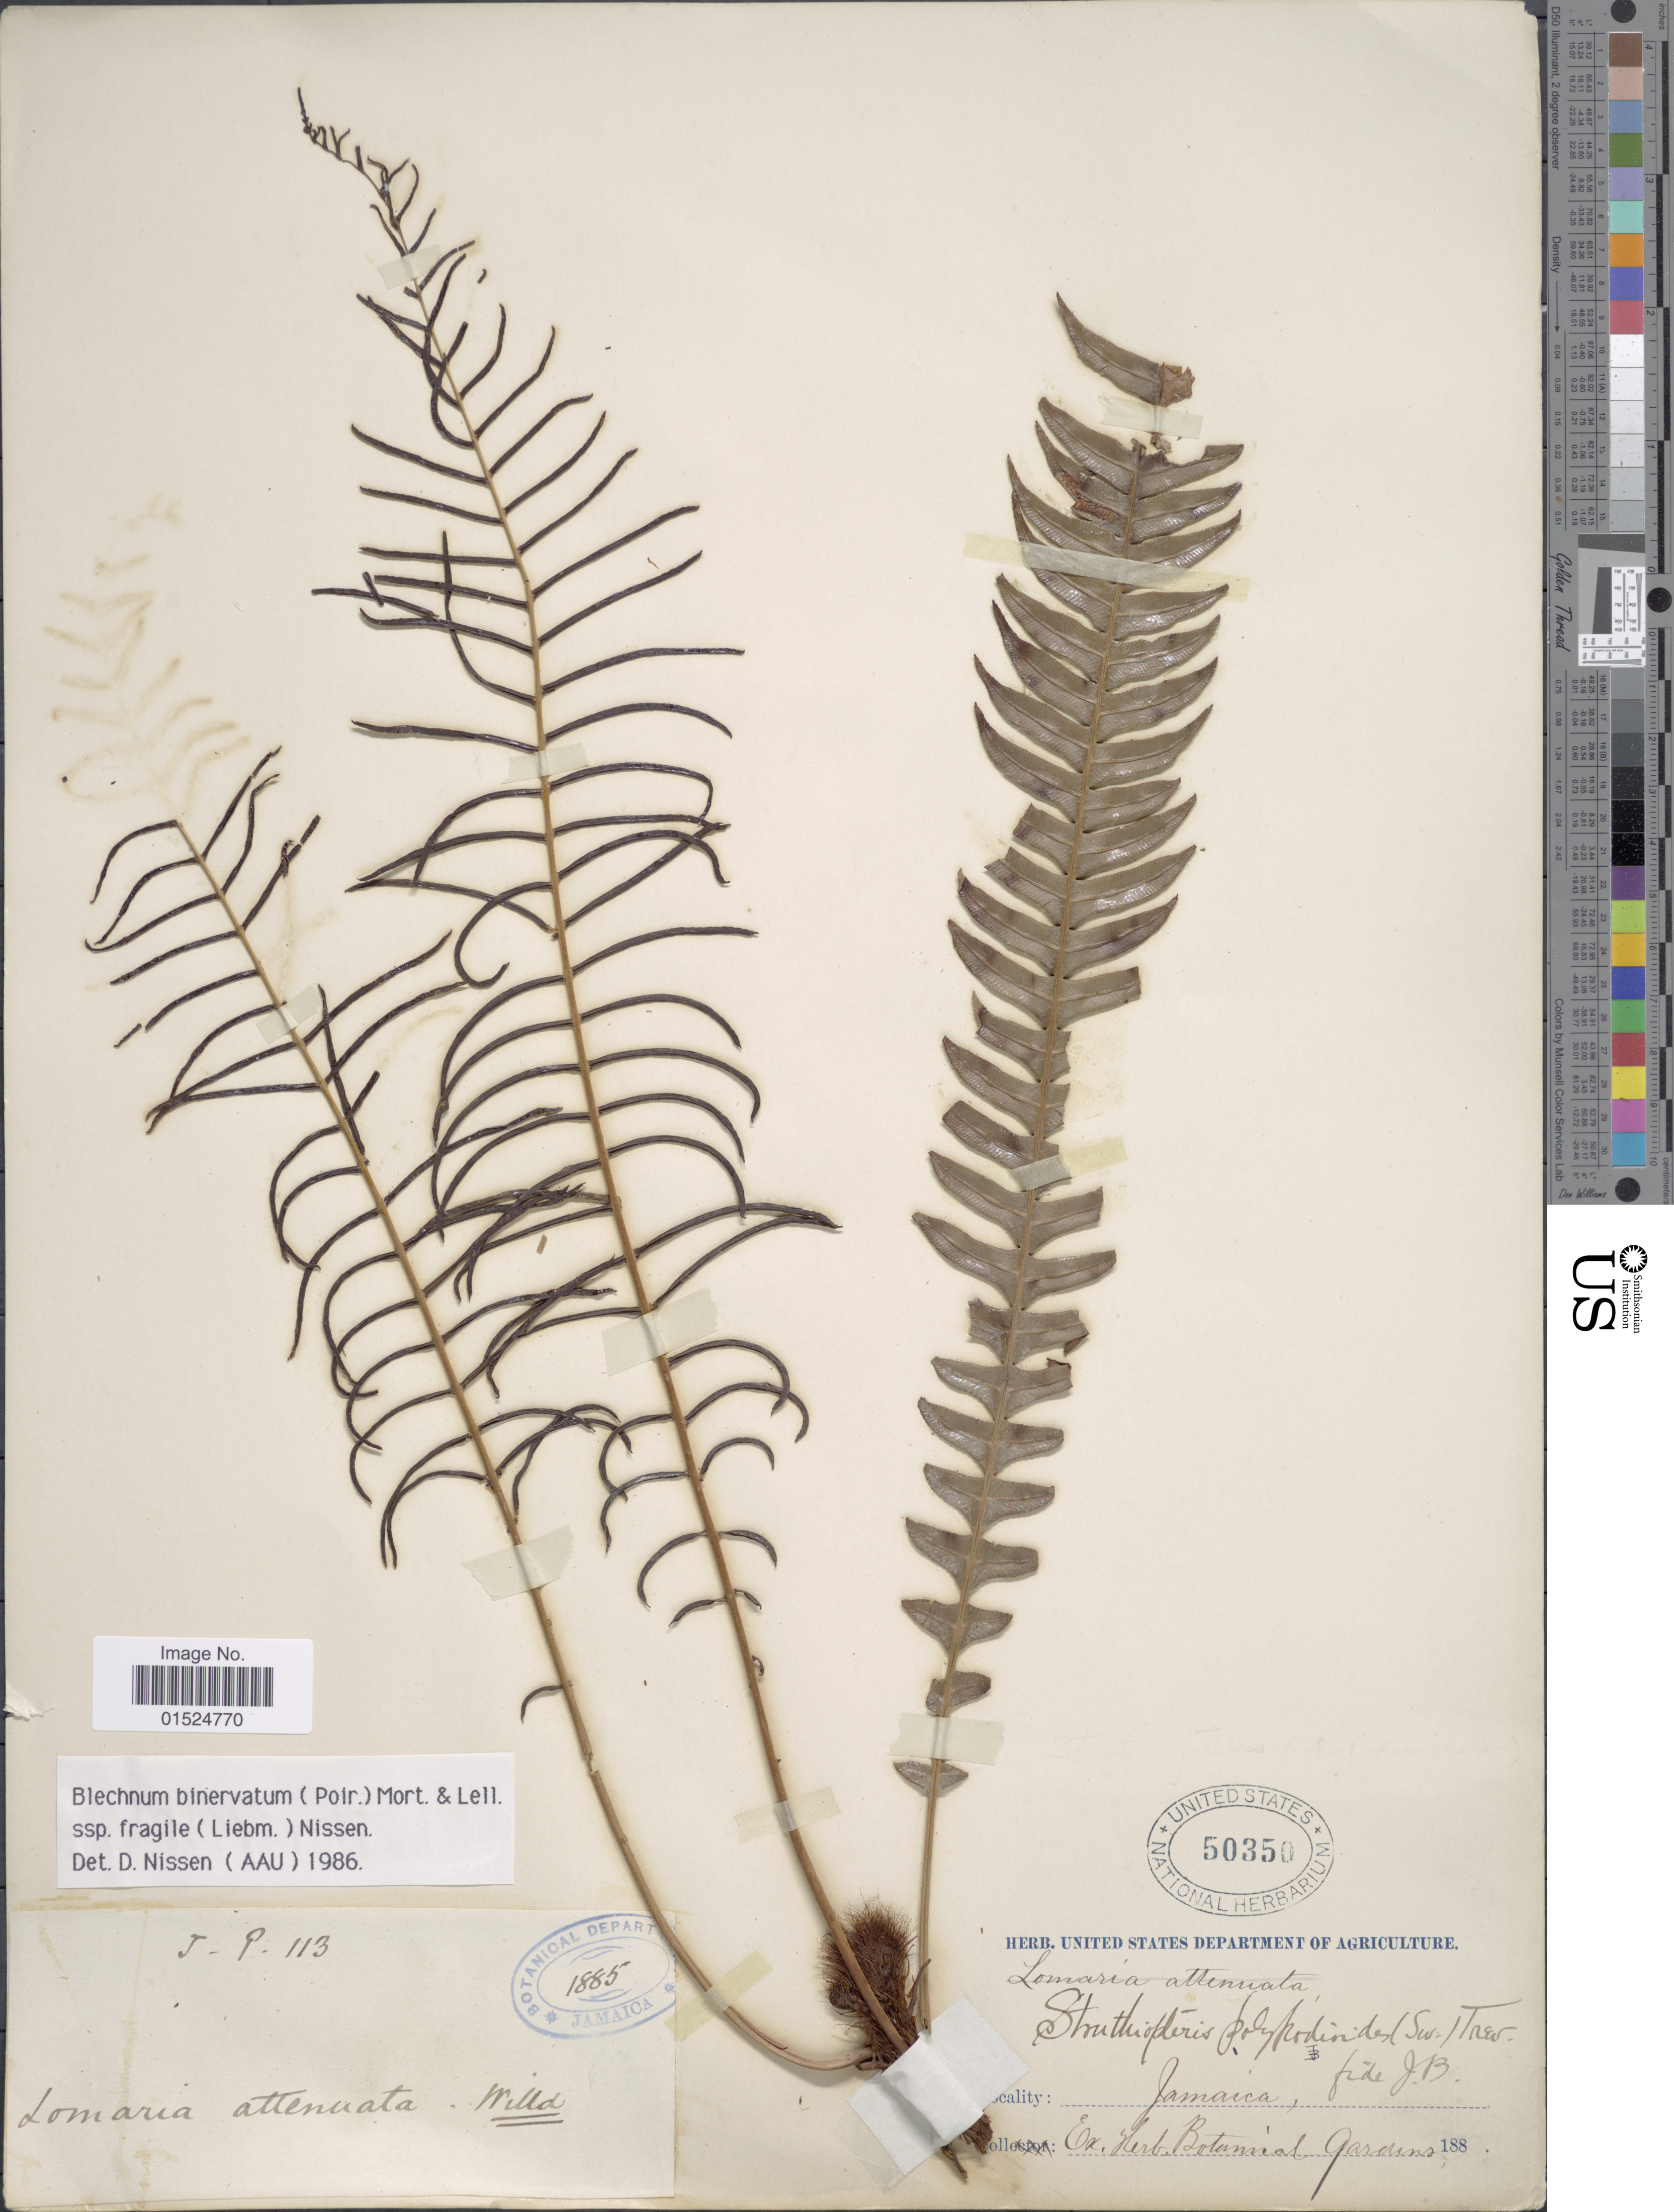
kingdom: Plantae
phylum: Tracheophyta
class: Polypodiopsida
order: Polypodiales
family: Blechnaceae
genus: Blechnum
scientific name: Blechnum fragile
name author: (Liebm.) C.V. Morton & Lellinger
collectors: ex herb. Bot. Gard.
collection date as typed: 188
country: Jamaica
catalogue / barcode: US 50350